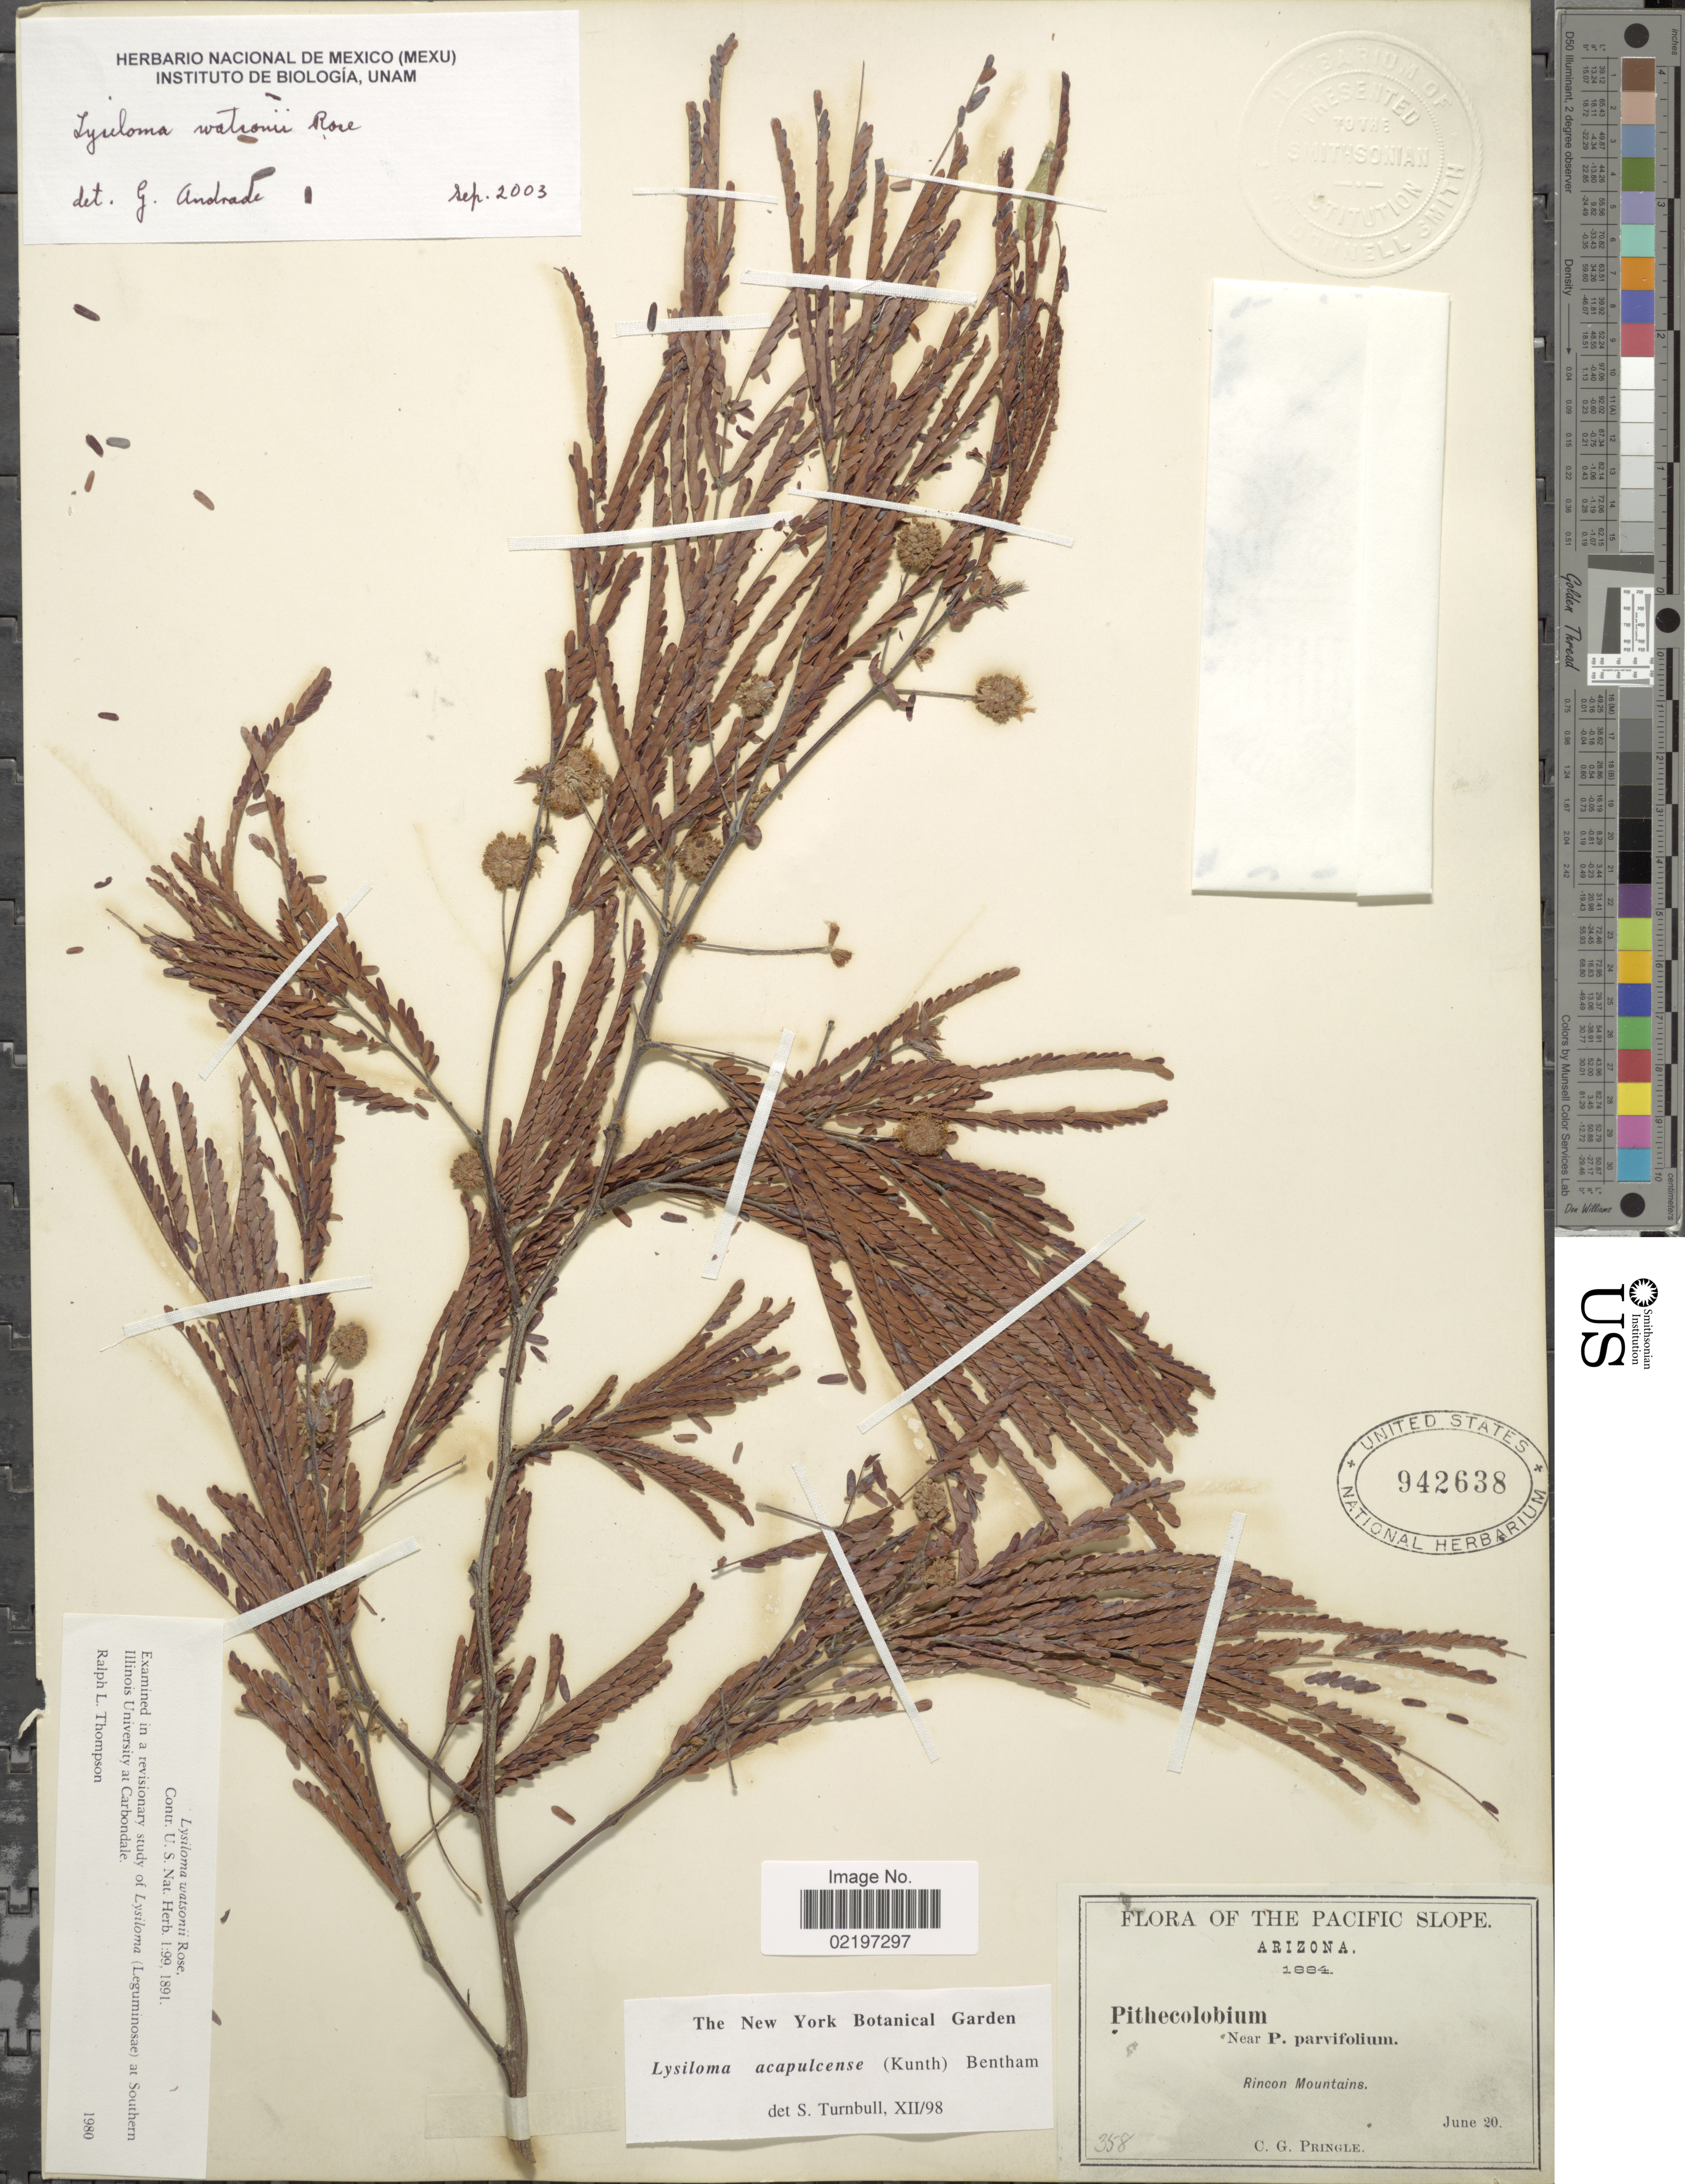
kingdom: Plantae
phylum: Tracheophyta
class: Magnoliopsida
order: Fabales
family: Fabaceae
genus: Lysiloma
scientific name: Lysiloma watsonii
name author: Rose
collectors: C. G. Pringle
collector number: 358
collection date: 1884-06-20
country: United States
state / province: Arizona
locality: The Pacific Slope, Rincon Mountains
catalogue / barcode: US 942638